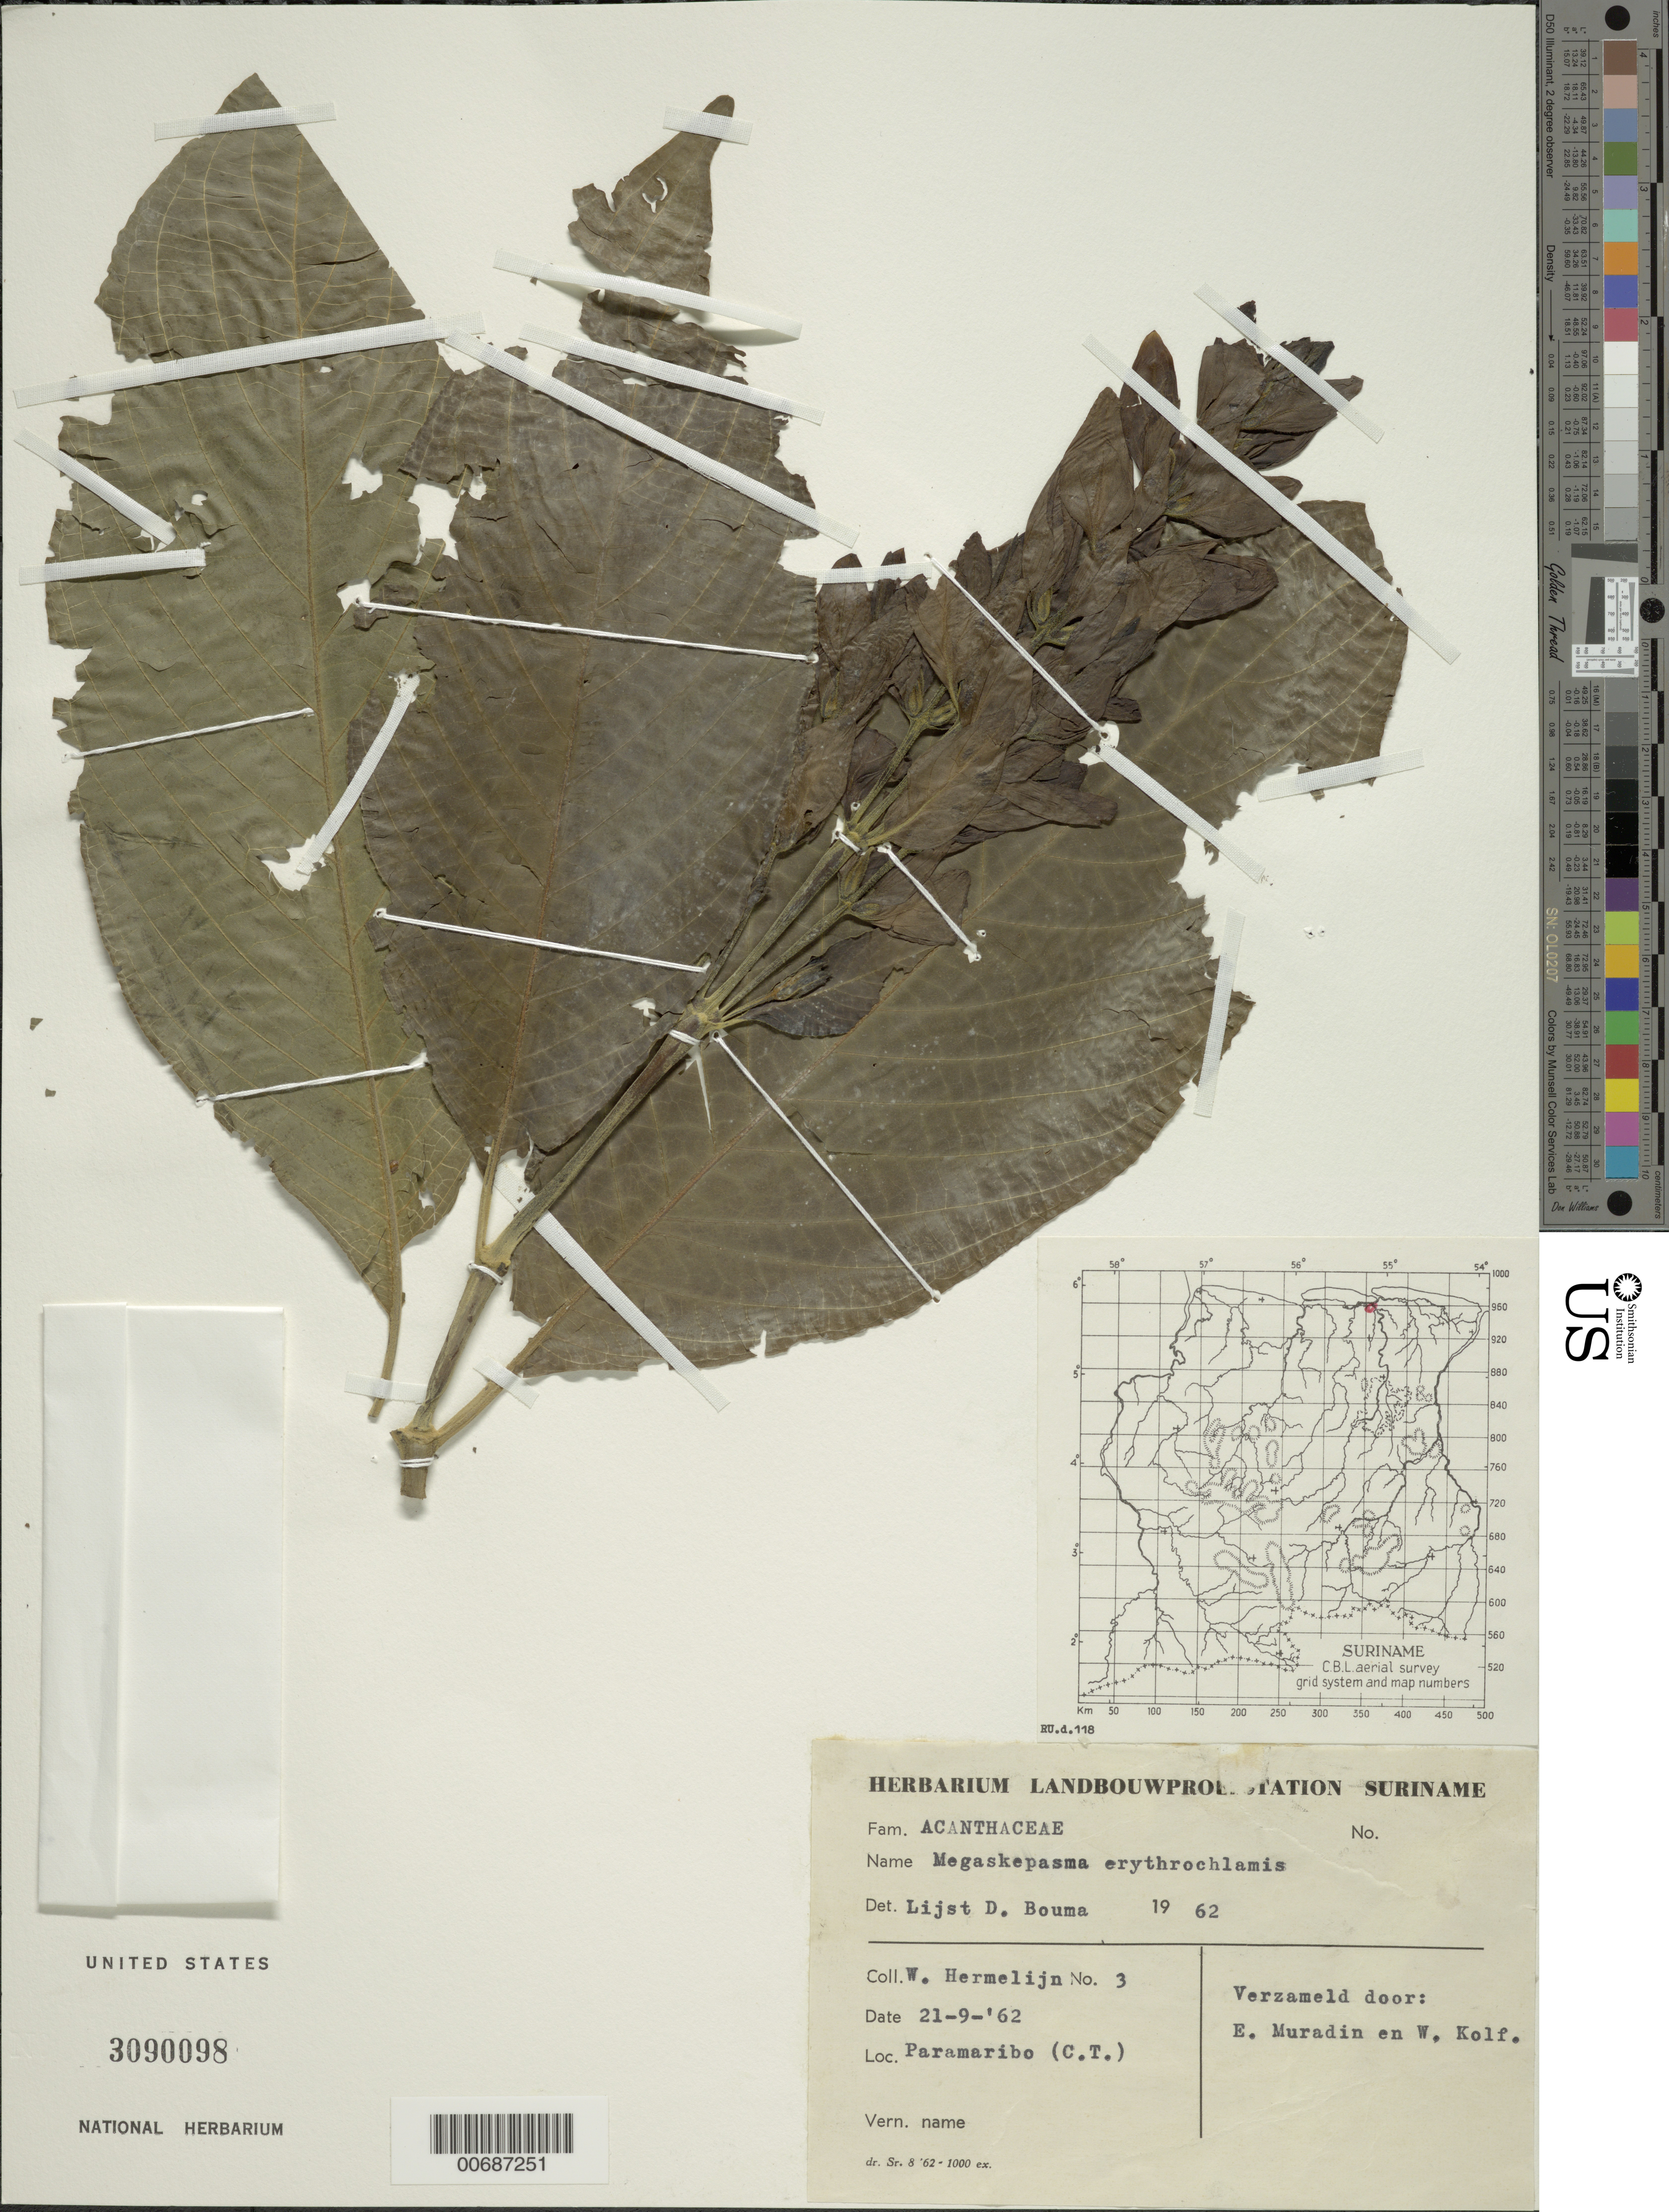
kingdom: Plantae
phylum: Tracheophyta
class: Magnoliopsida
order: Lamiales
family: Acanthaceae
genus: Megaskepasma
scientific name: Megaskepasma erythrochlamys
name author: Lindau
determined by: Bouma, Lijst D.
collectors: W. Hermelijn, E. Muradin & W. Kolf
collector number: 3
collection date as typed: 21-Sep-62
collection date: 1962-09-21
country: Suriname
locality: Paramaribo C.T.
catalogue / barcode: US 3090098